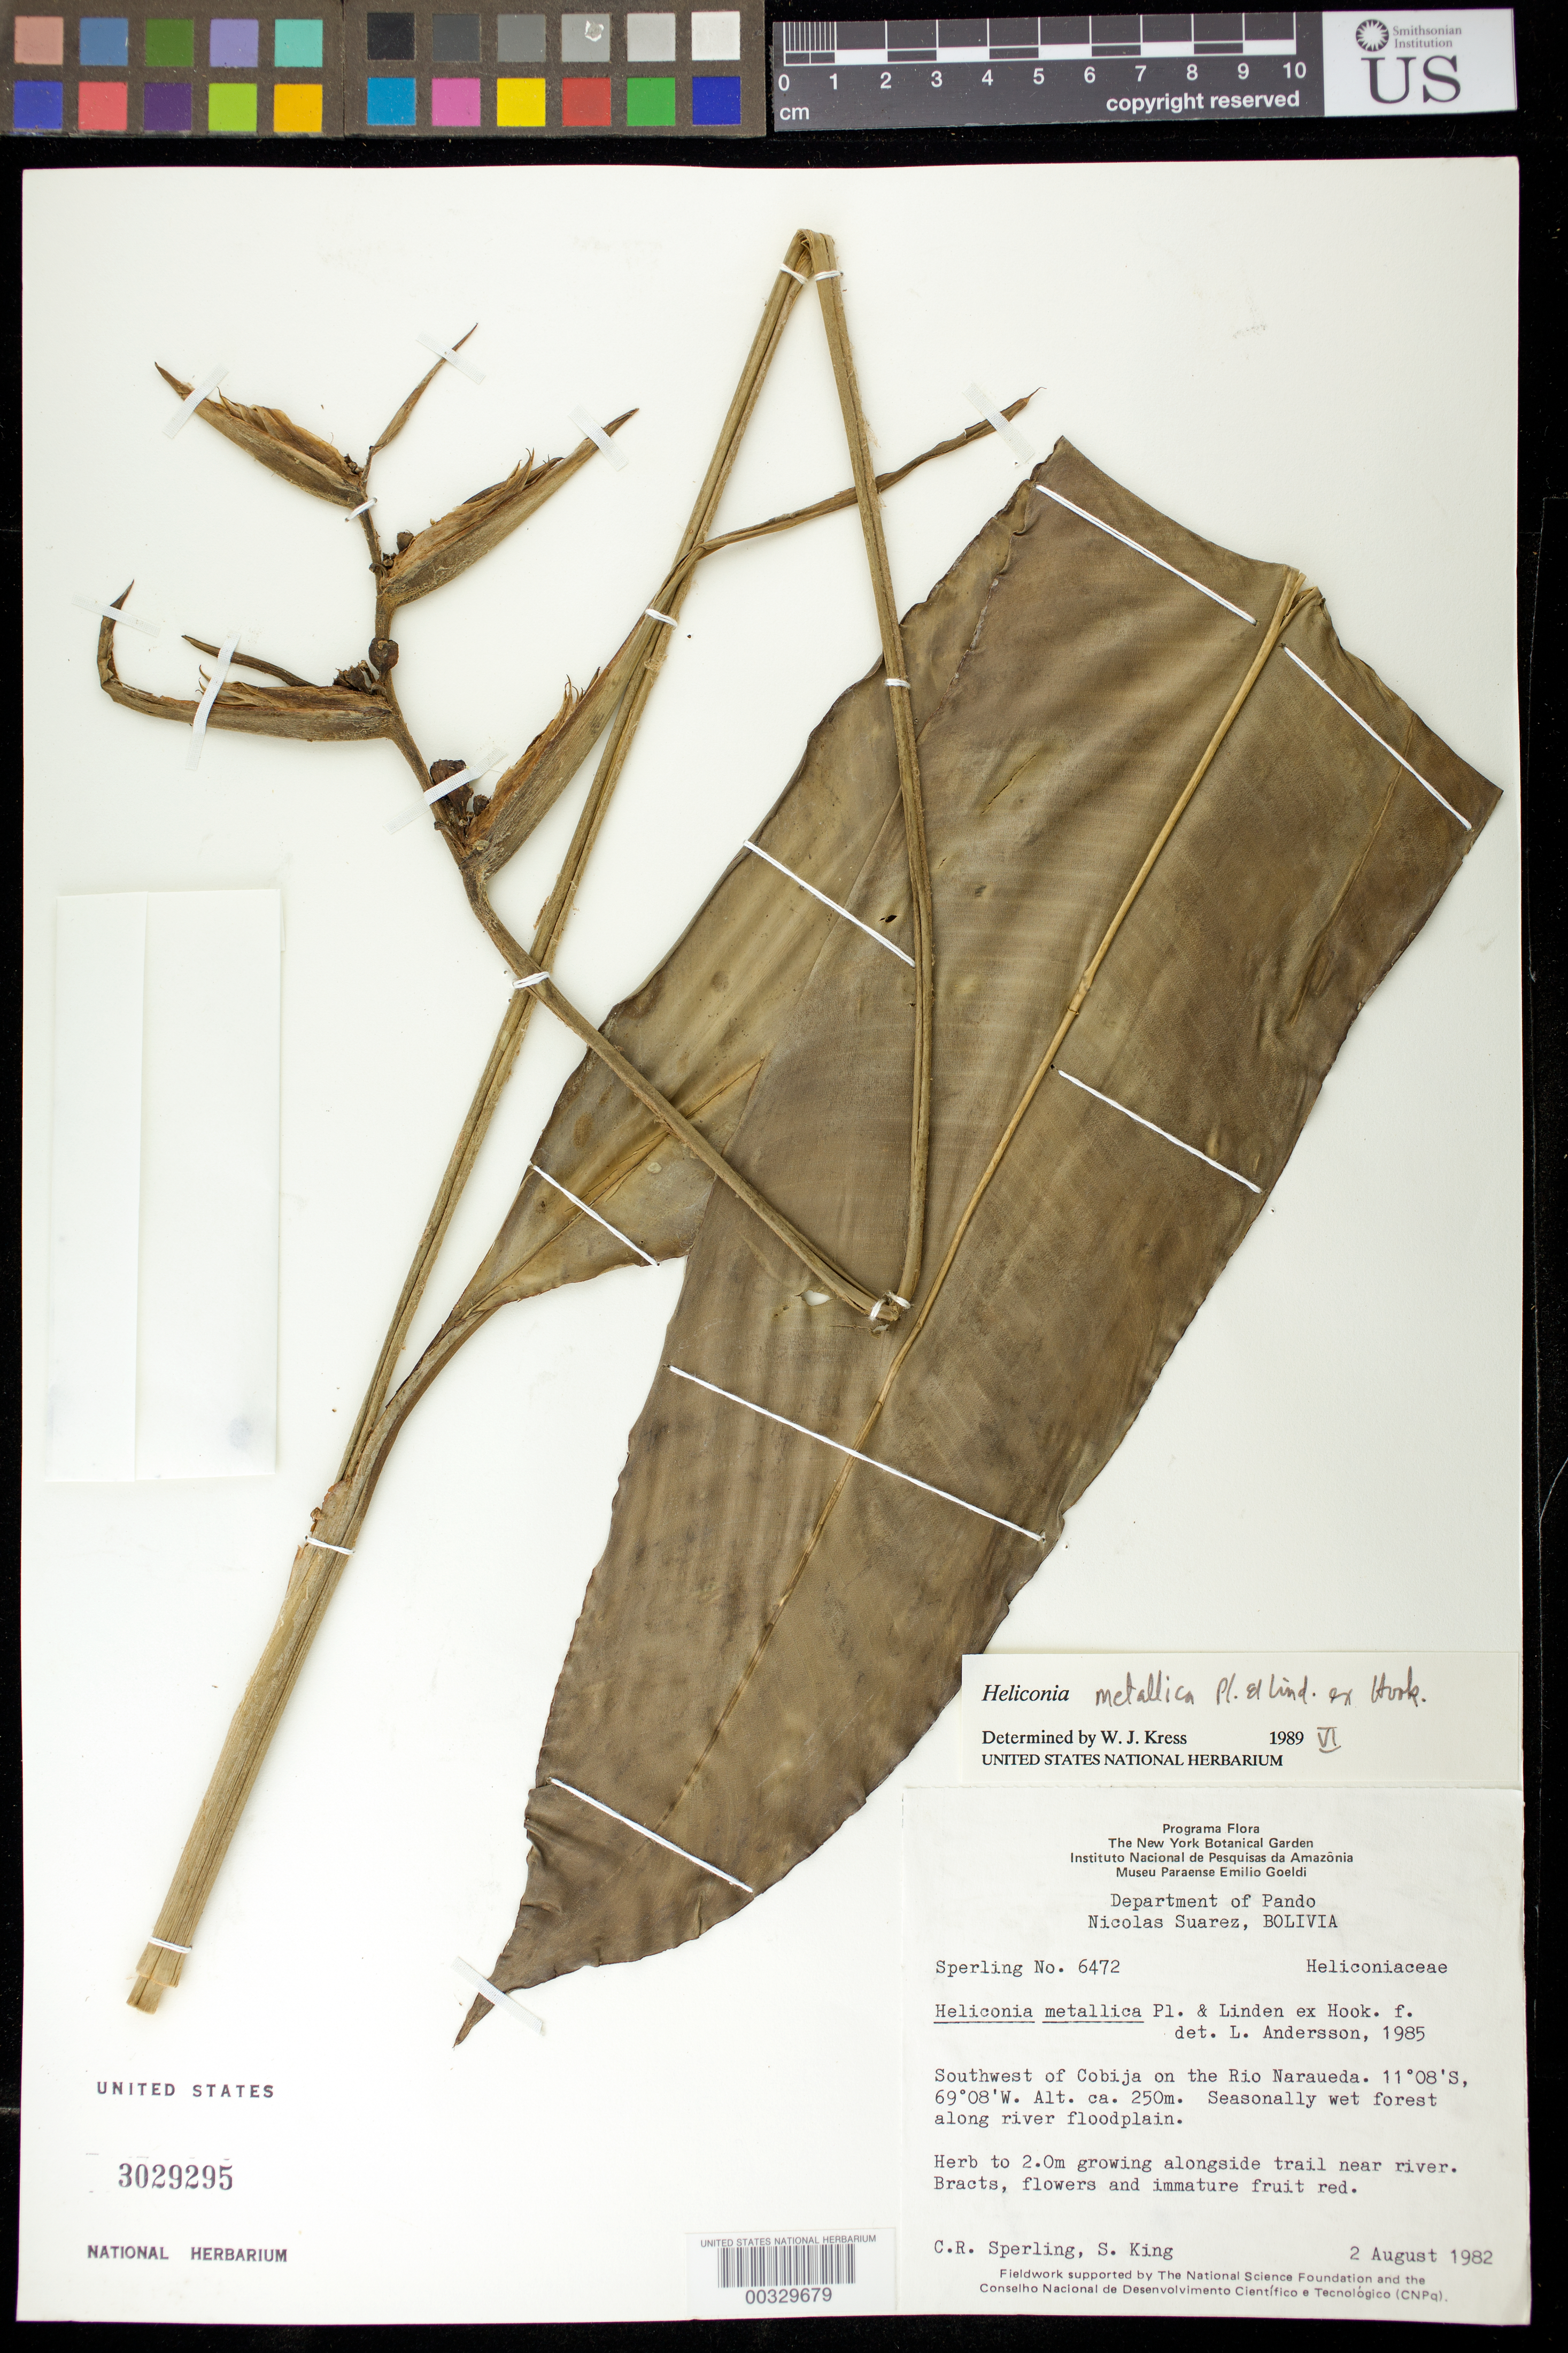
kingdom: Plantae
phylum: Tracheophyta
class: Liliopsida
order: Zingiberales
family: Heliconiaceae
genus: Heliconia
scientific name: Heliconia metallica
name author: Planch. & Linden ex Hook.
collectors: C. R. Sperling & S. R. King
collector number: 6472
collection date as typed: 02 Aug 1982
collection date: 1982-08-02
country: Bolivia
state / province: Pando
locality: Nicolas suarez, SW of Cobija on Rio Naraueda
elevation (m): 250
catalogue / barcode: US 3029295